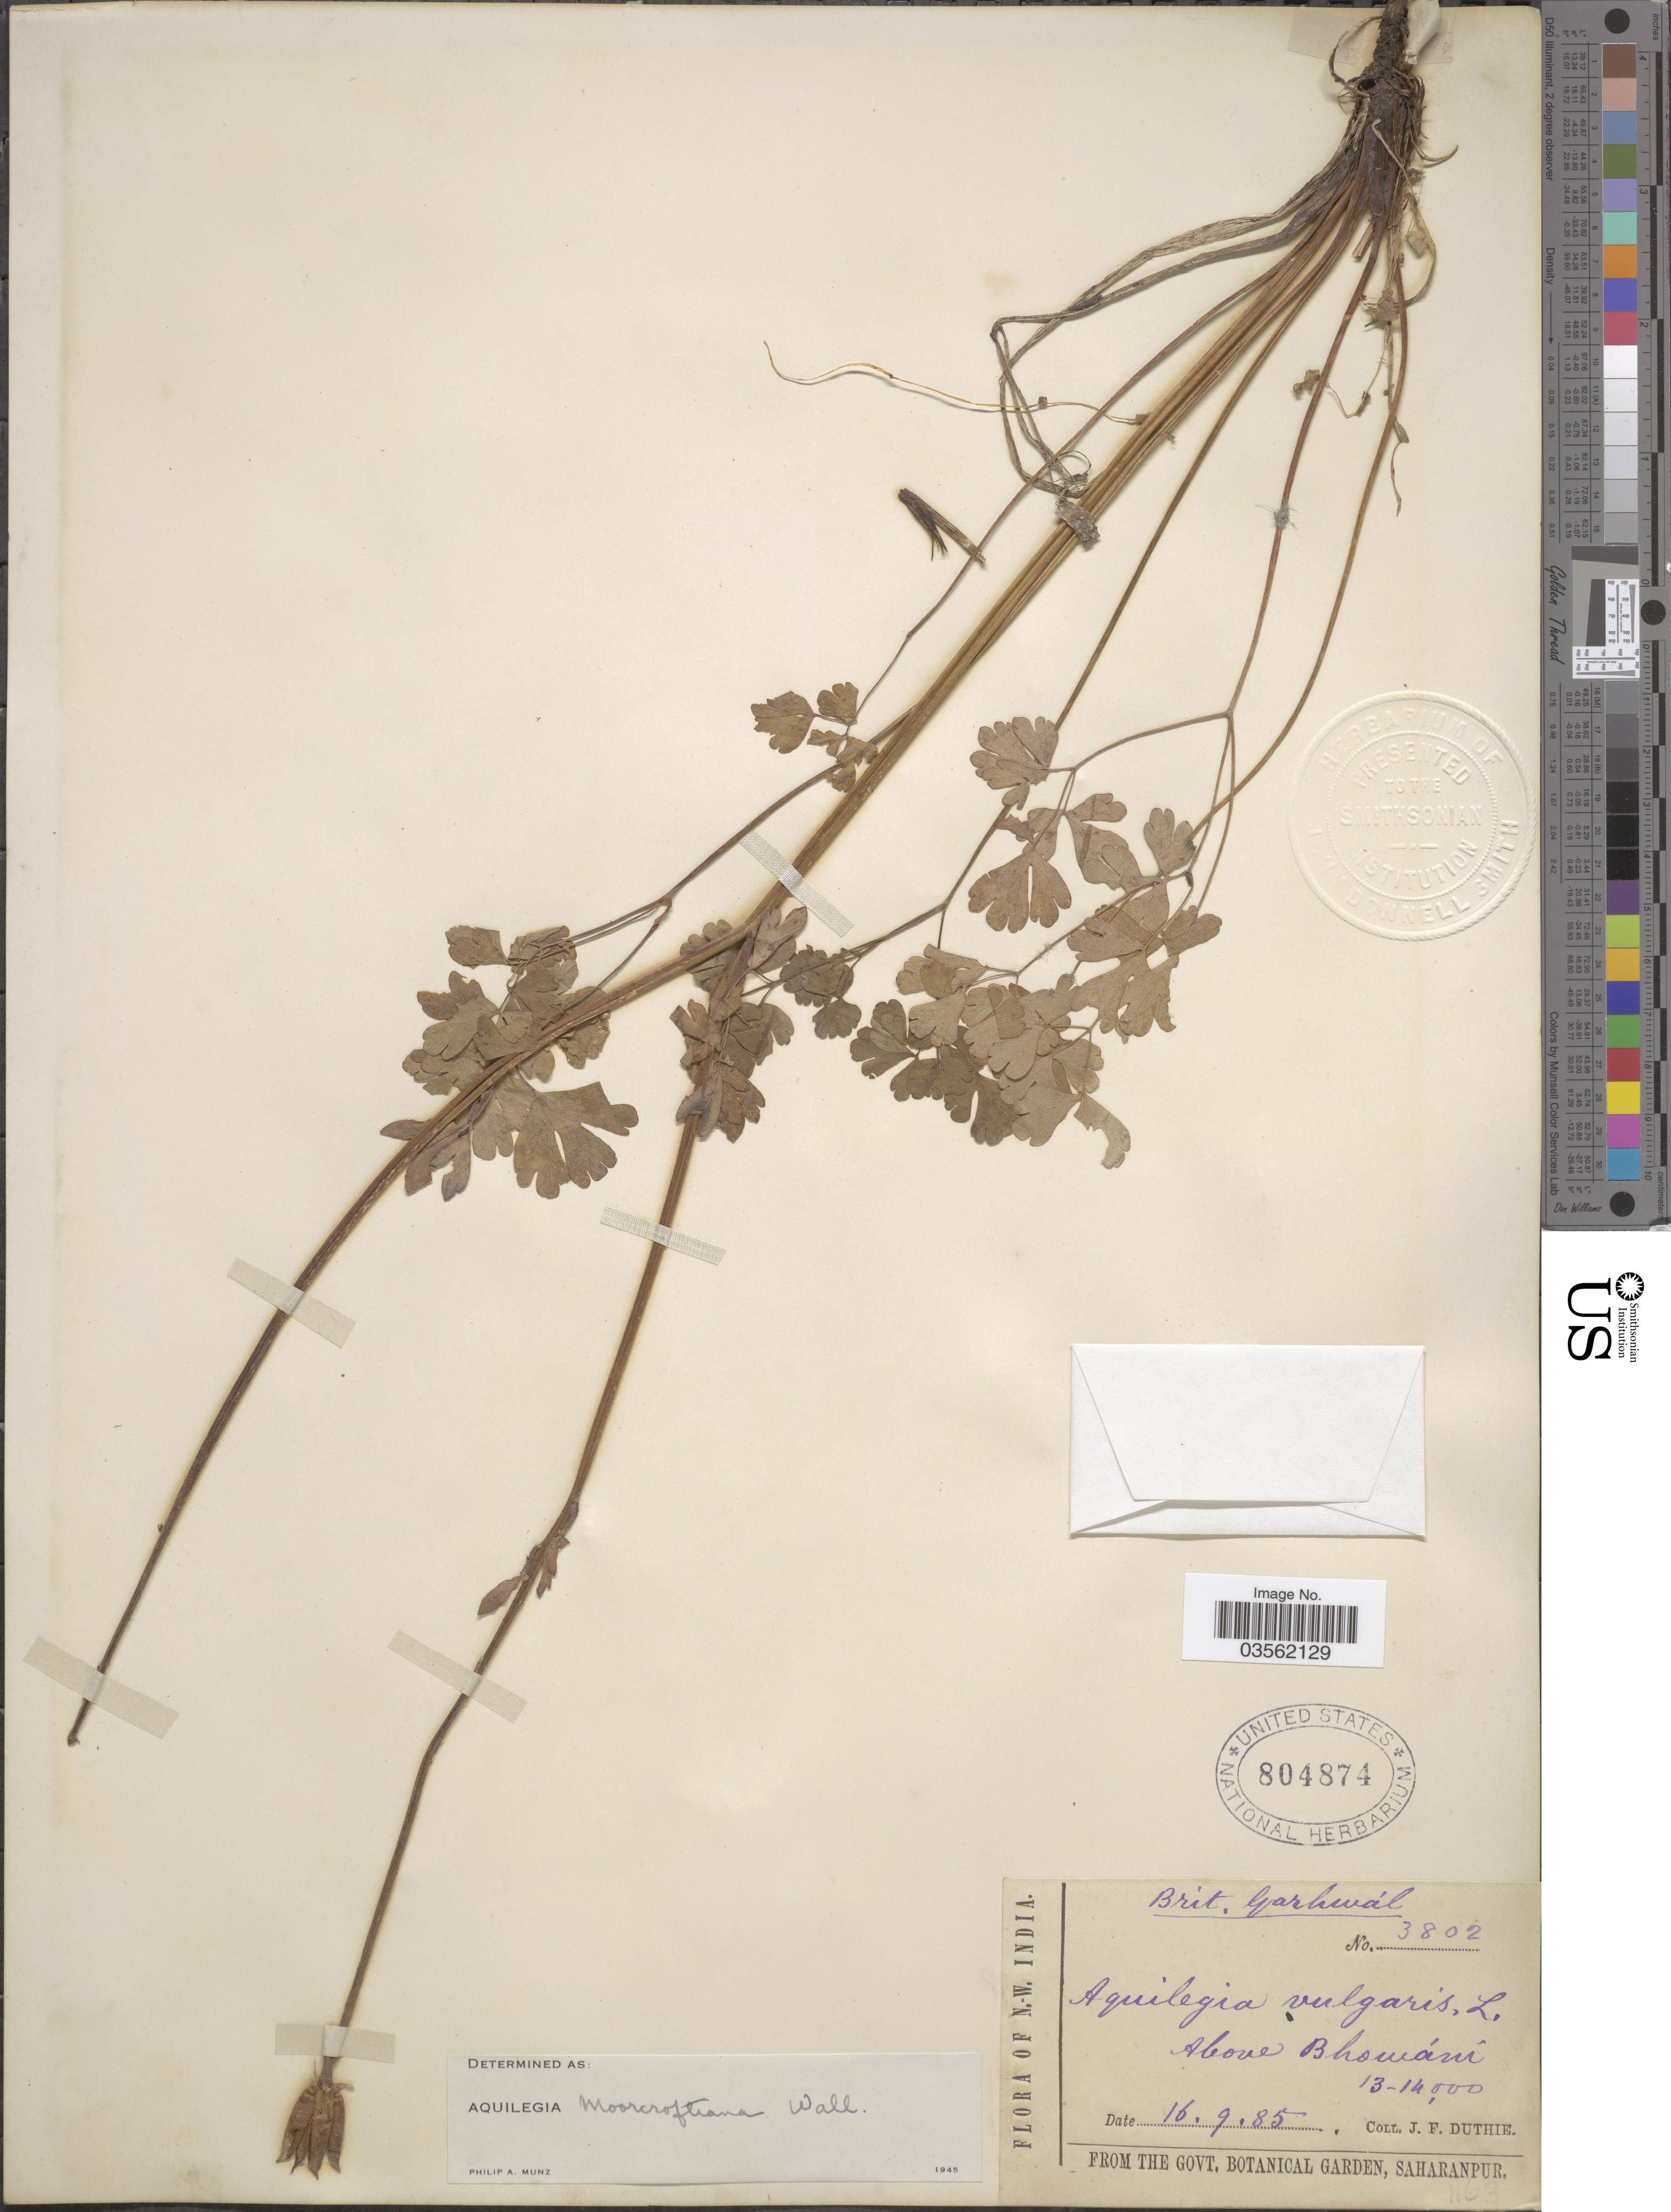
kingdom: Plantae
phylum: Tracheophyta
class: Magnoliopsida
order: Ranunculales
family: Ranunculaceae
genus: Aquilegia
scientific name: Aquilegia moorcroftiana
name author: Wall. ex Royle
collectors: J. F. Duthie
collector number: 3802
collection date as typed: Transcribed d/m/y: 16/9/85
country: India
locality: N.-W. India. Above Bhowáni.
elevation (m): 3962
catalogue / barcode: US 804874